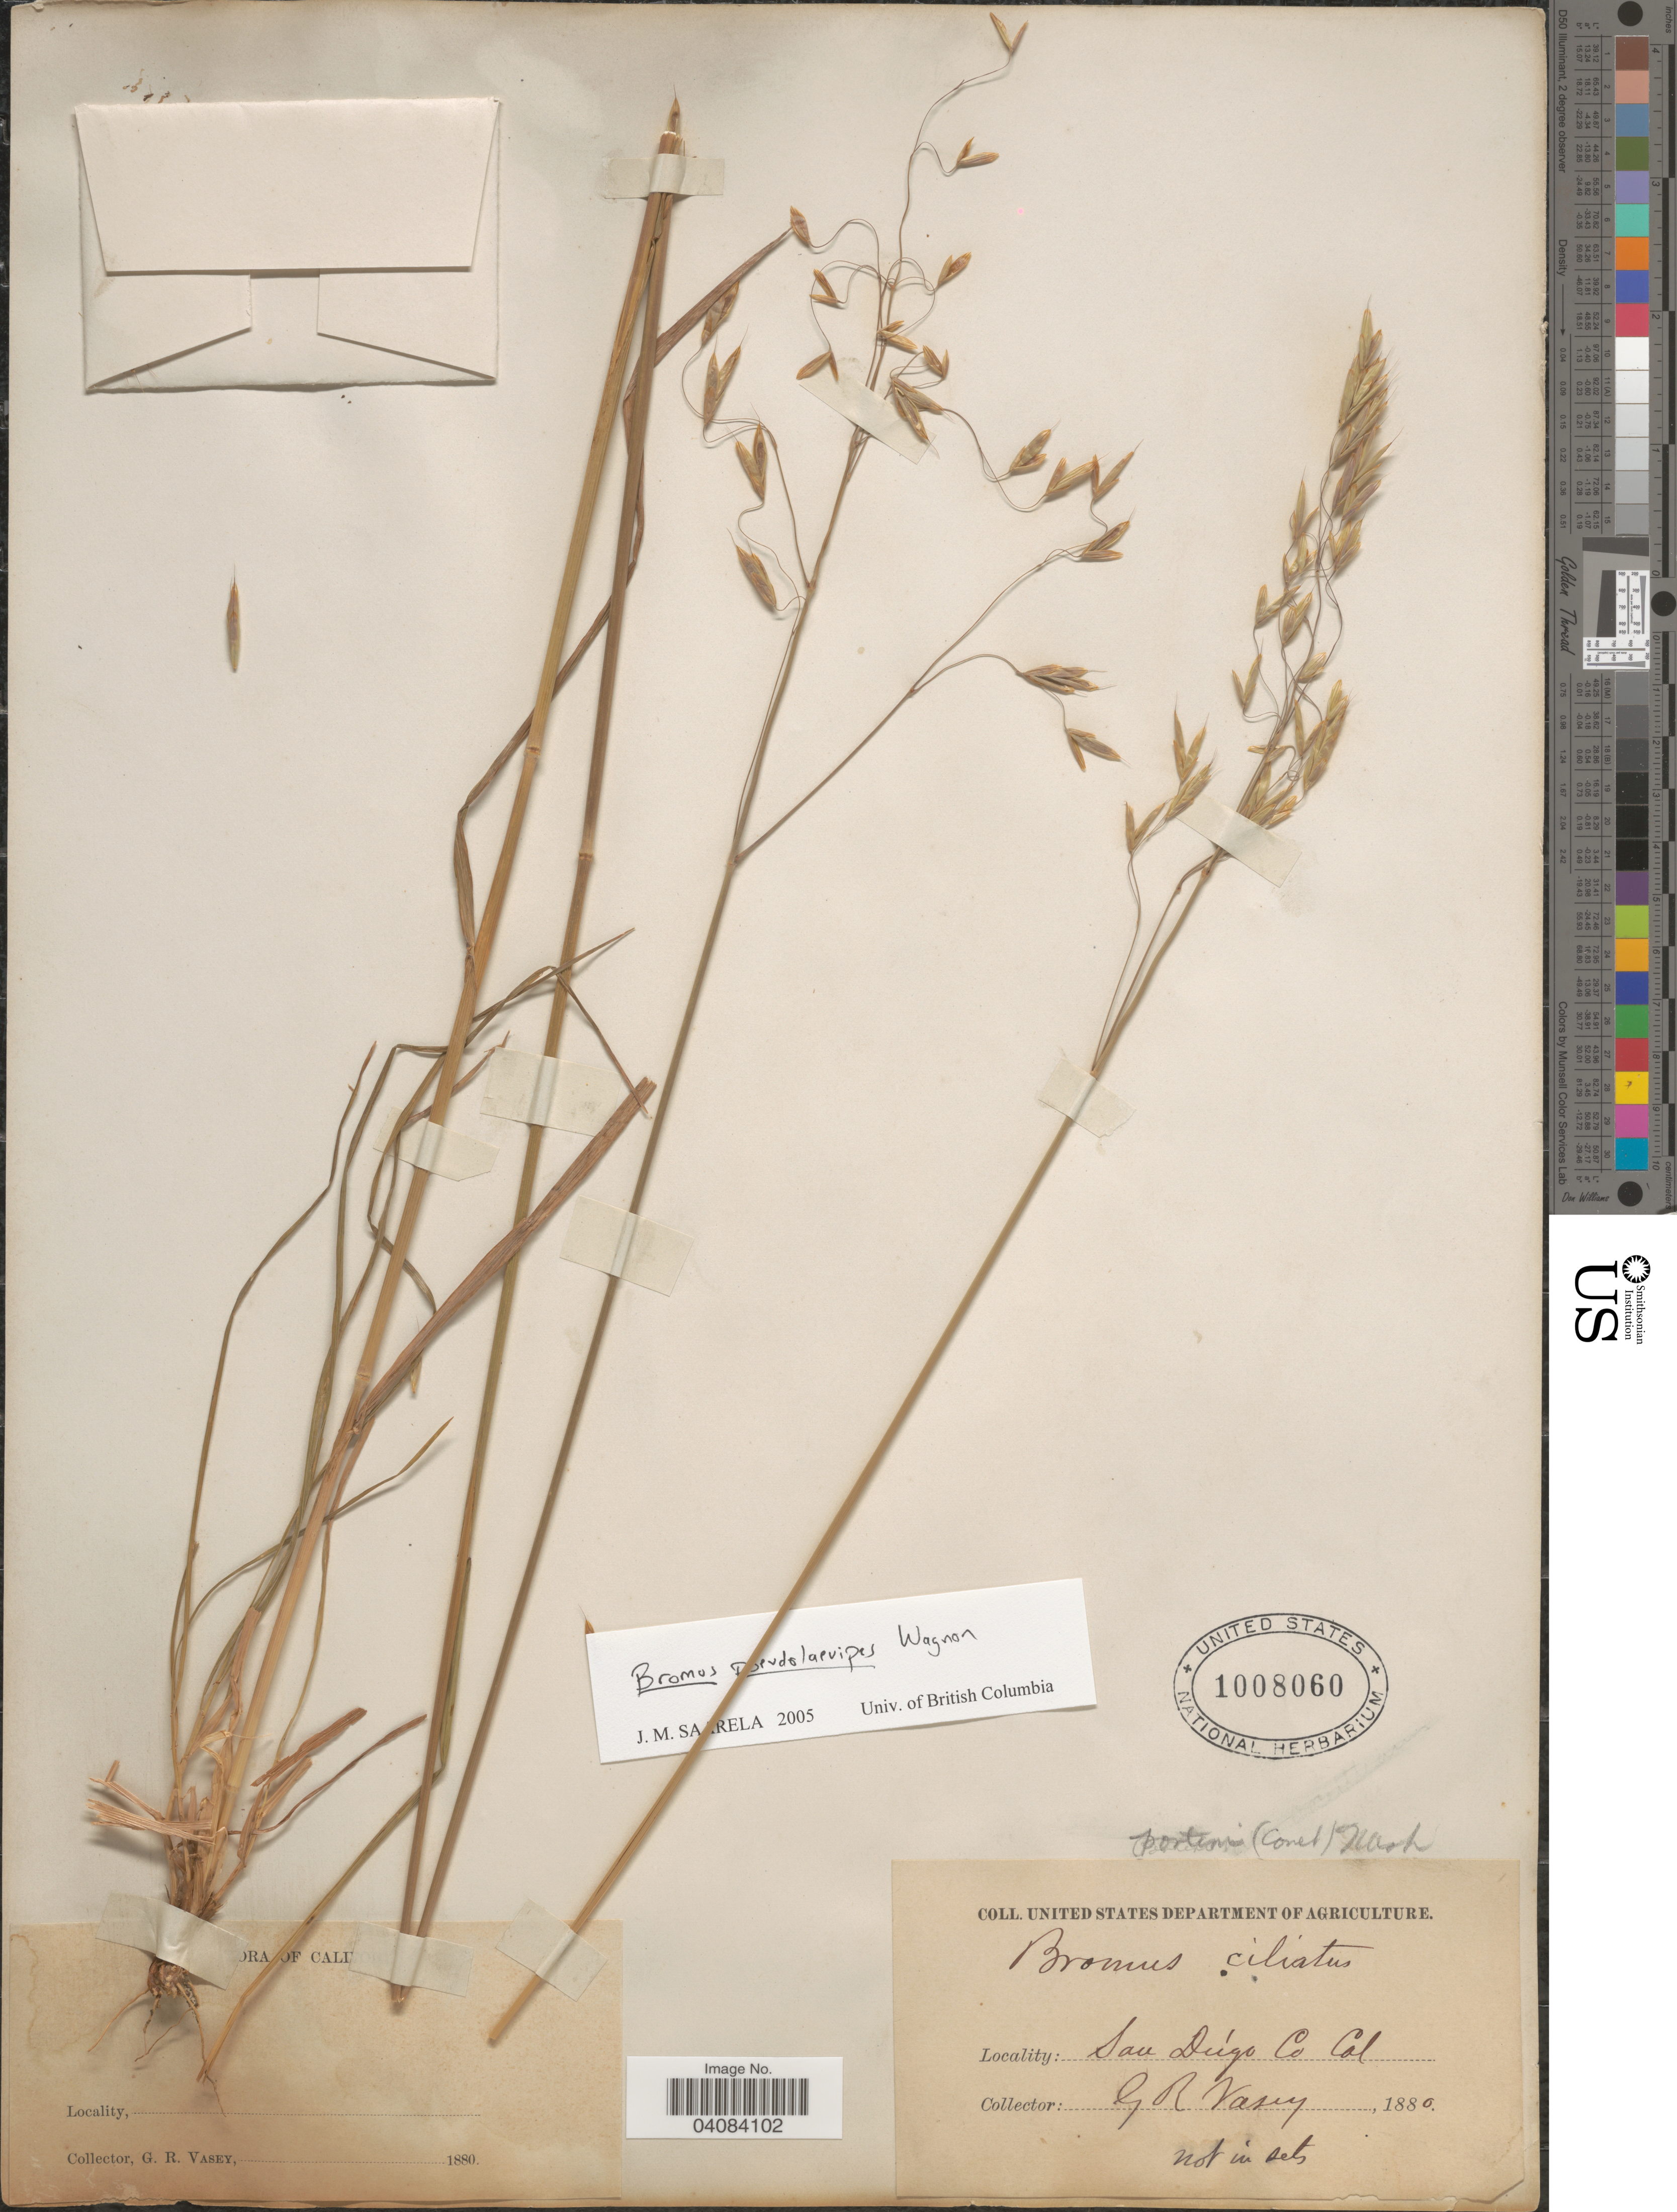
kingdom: Plantae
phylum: Tracheophyta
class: Liliopsida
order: Poales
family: Poaceae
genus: Bromus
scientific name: Bromus pseudolaevipes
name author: Wagnon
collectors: G. R. Vasey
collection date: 1880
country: United States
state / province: California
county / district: San Diego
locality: San Diego Co.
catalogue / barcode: US 1008060